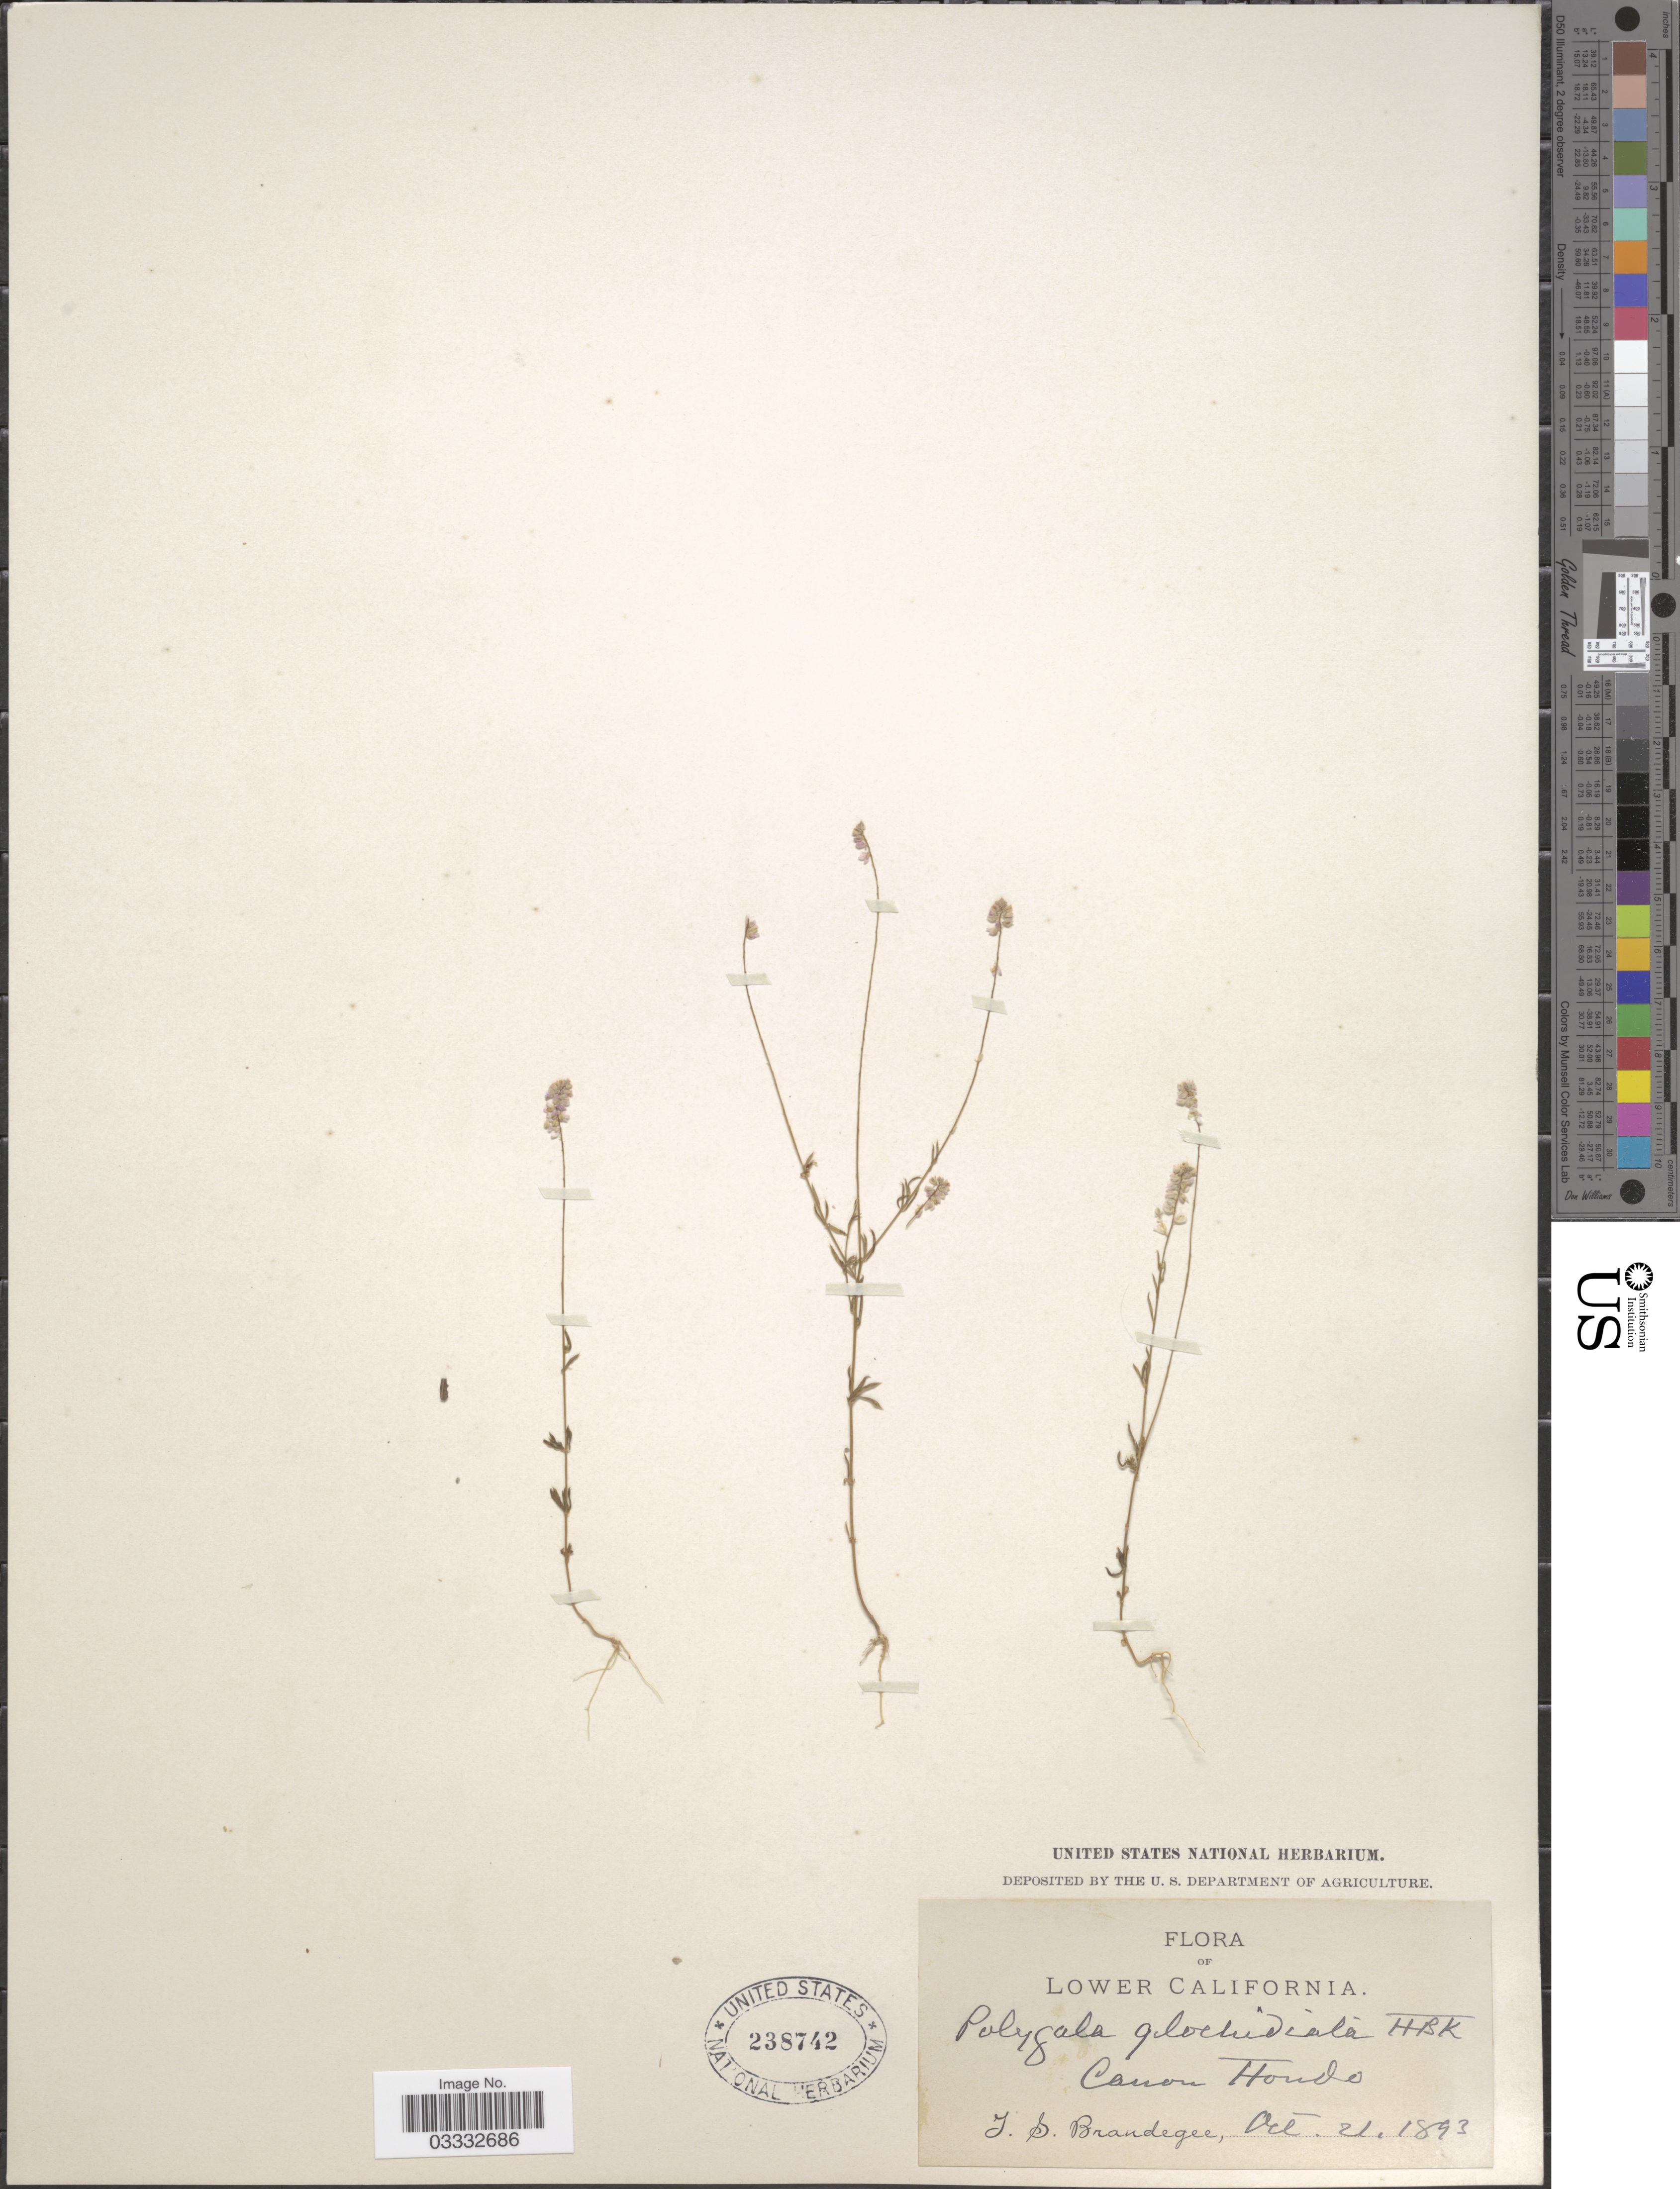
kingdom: Plantae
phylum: Tracheophyta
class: Magnoliopsida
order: Fabales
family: Polygalaceae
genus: Polygala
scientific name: Polygala glochidiata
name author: Kunth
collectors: T. S. Brandegee (herbarium)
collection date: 1893-10-21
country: Mexico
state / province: Baja California Norte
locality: Lower California. Canon Hondo.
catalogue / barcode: US 238742